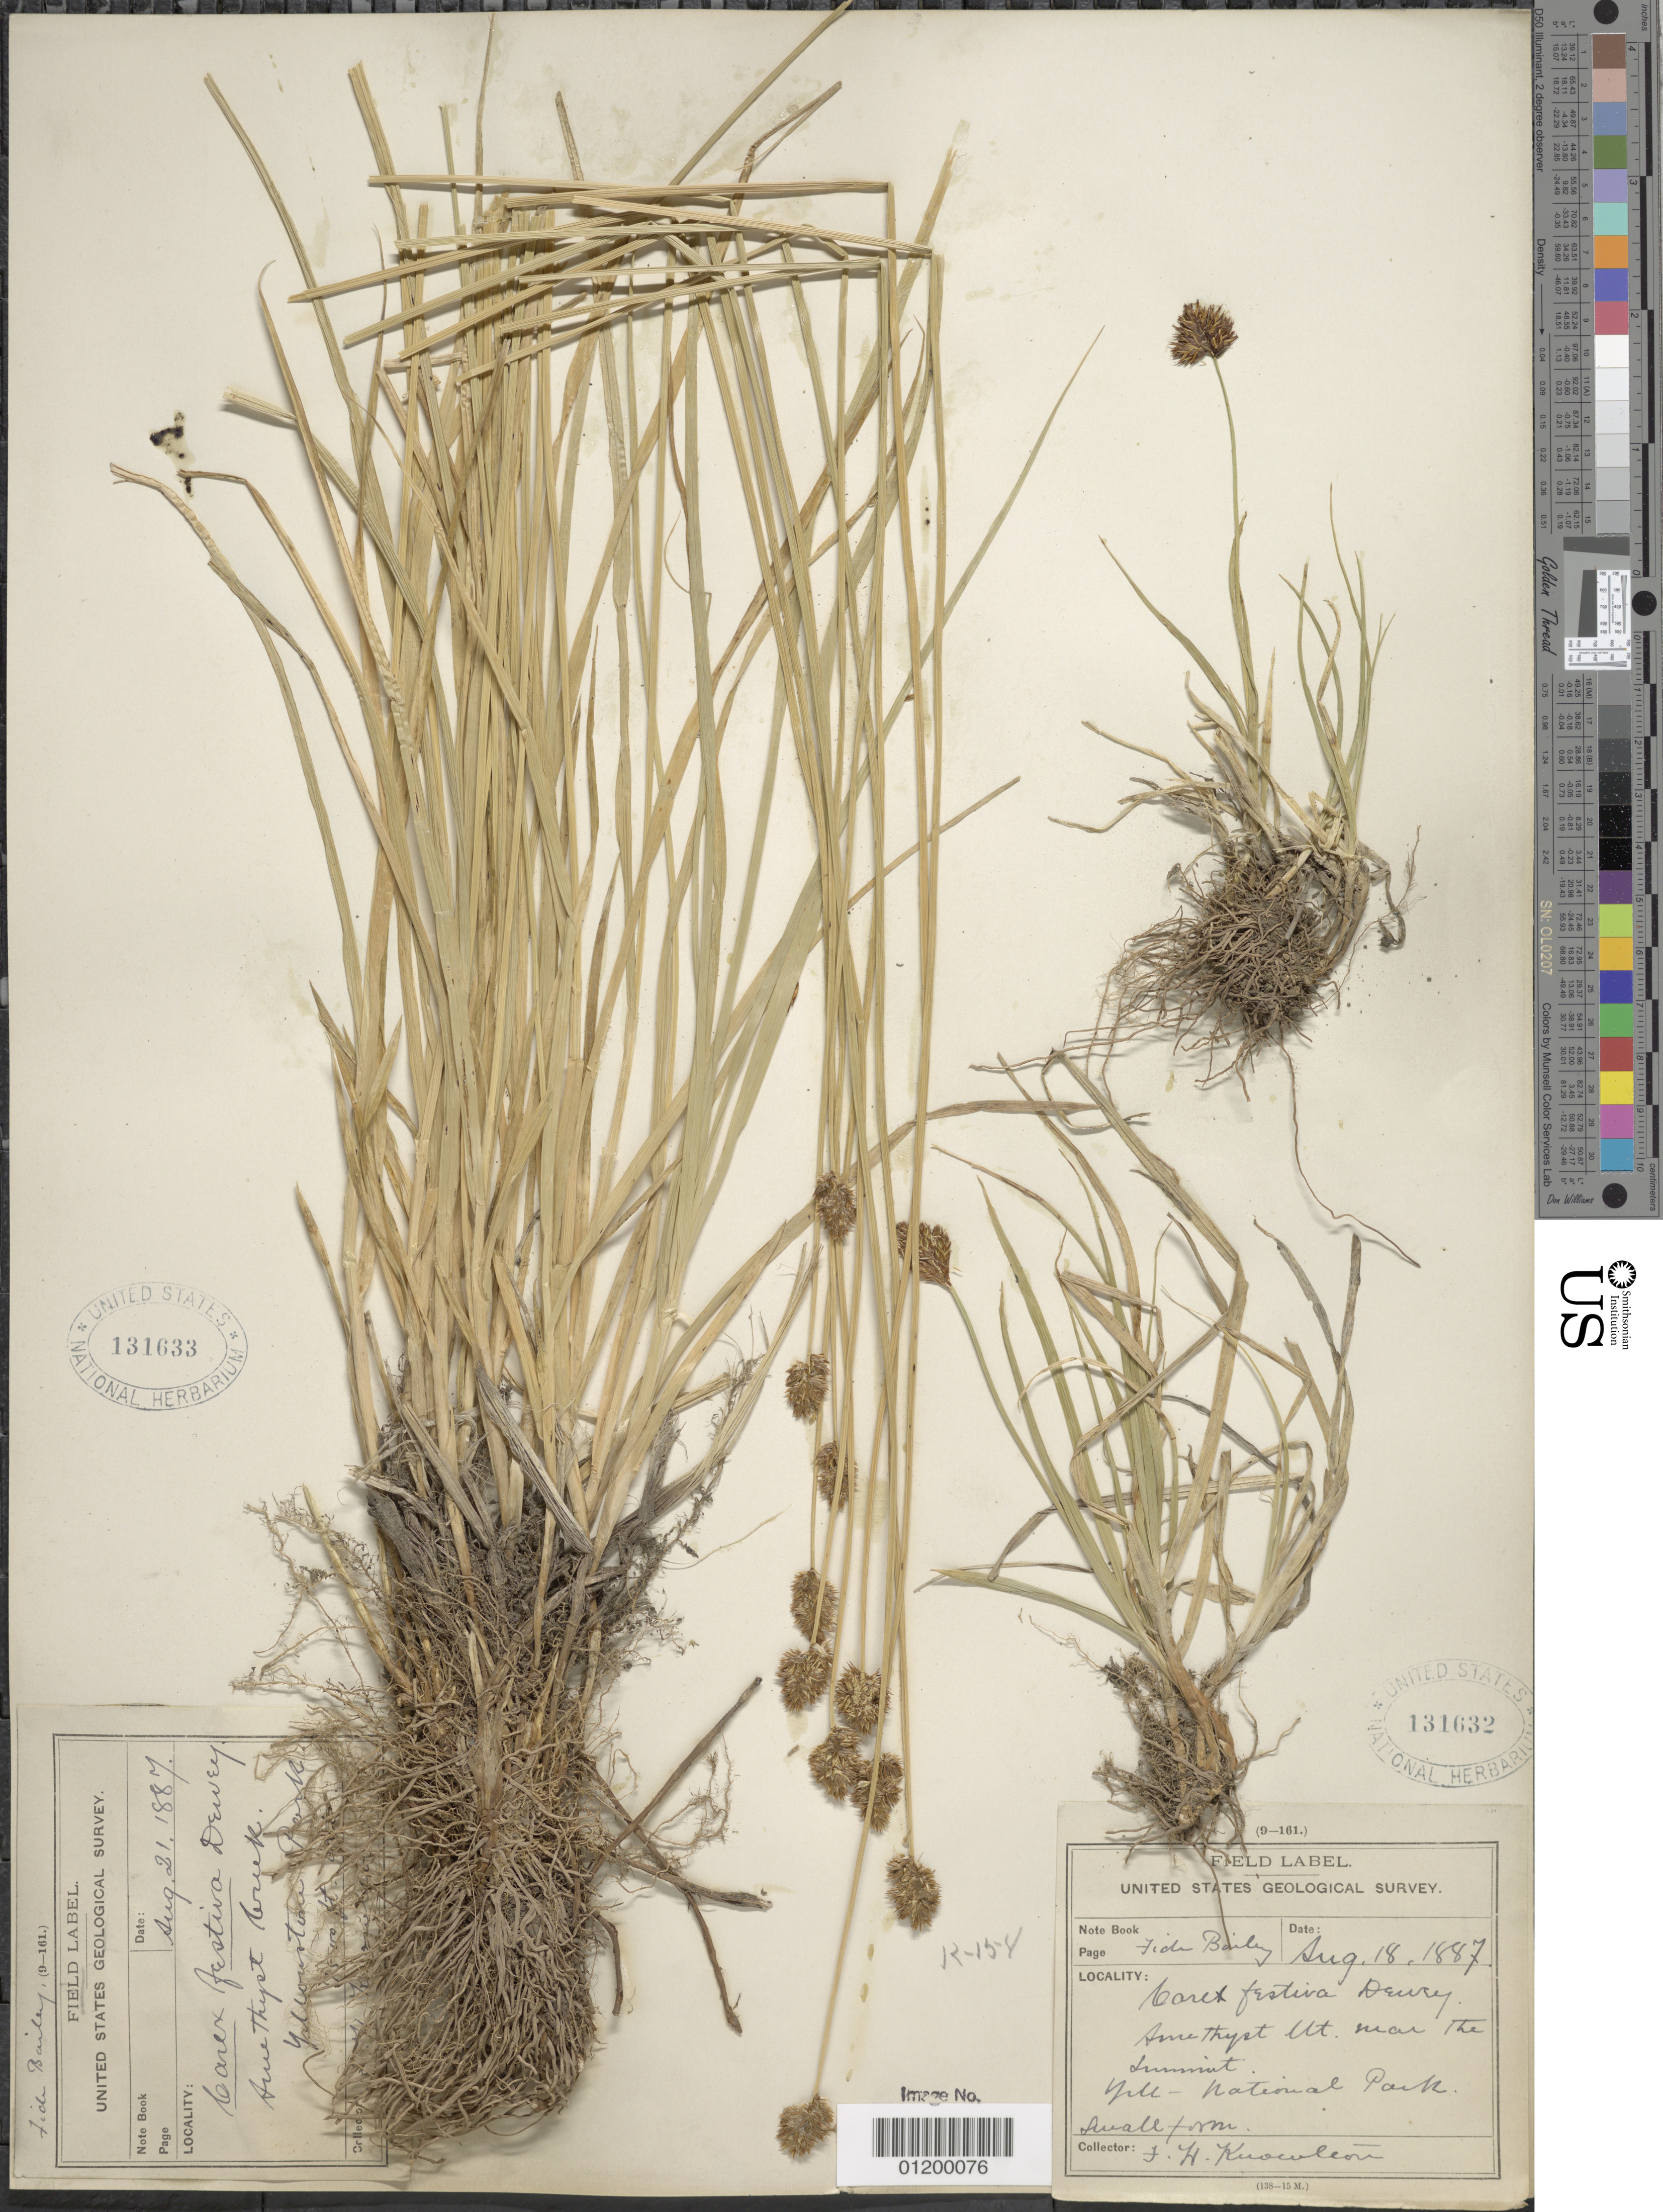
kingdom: Plantae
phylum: Tracheophyta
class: Liliopsida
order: Poales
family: Cyperaceae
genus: Carex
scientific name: Carex microptera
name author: Mack.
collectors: F. H. Knowlton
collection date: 1887-08-21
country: United States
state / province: Wyoming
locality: Amethyst Creek. Yellowstone National Park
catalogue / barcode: US 131633